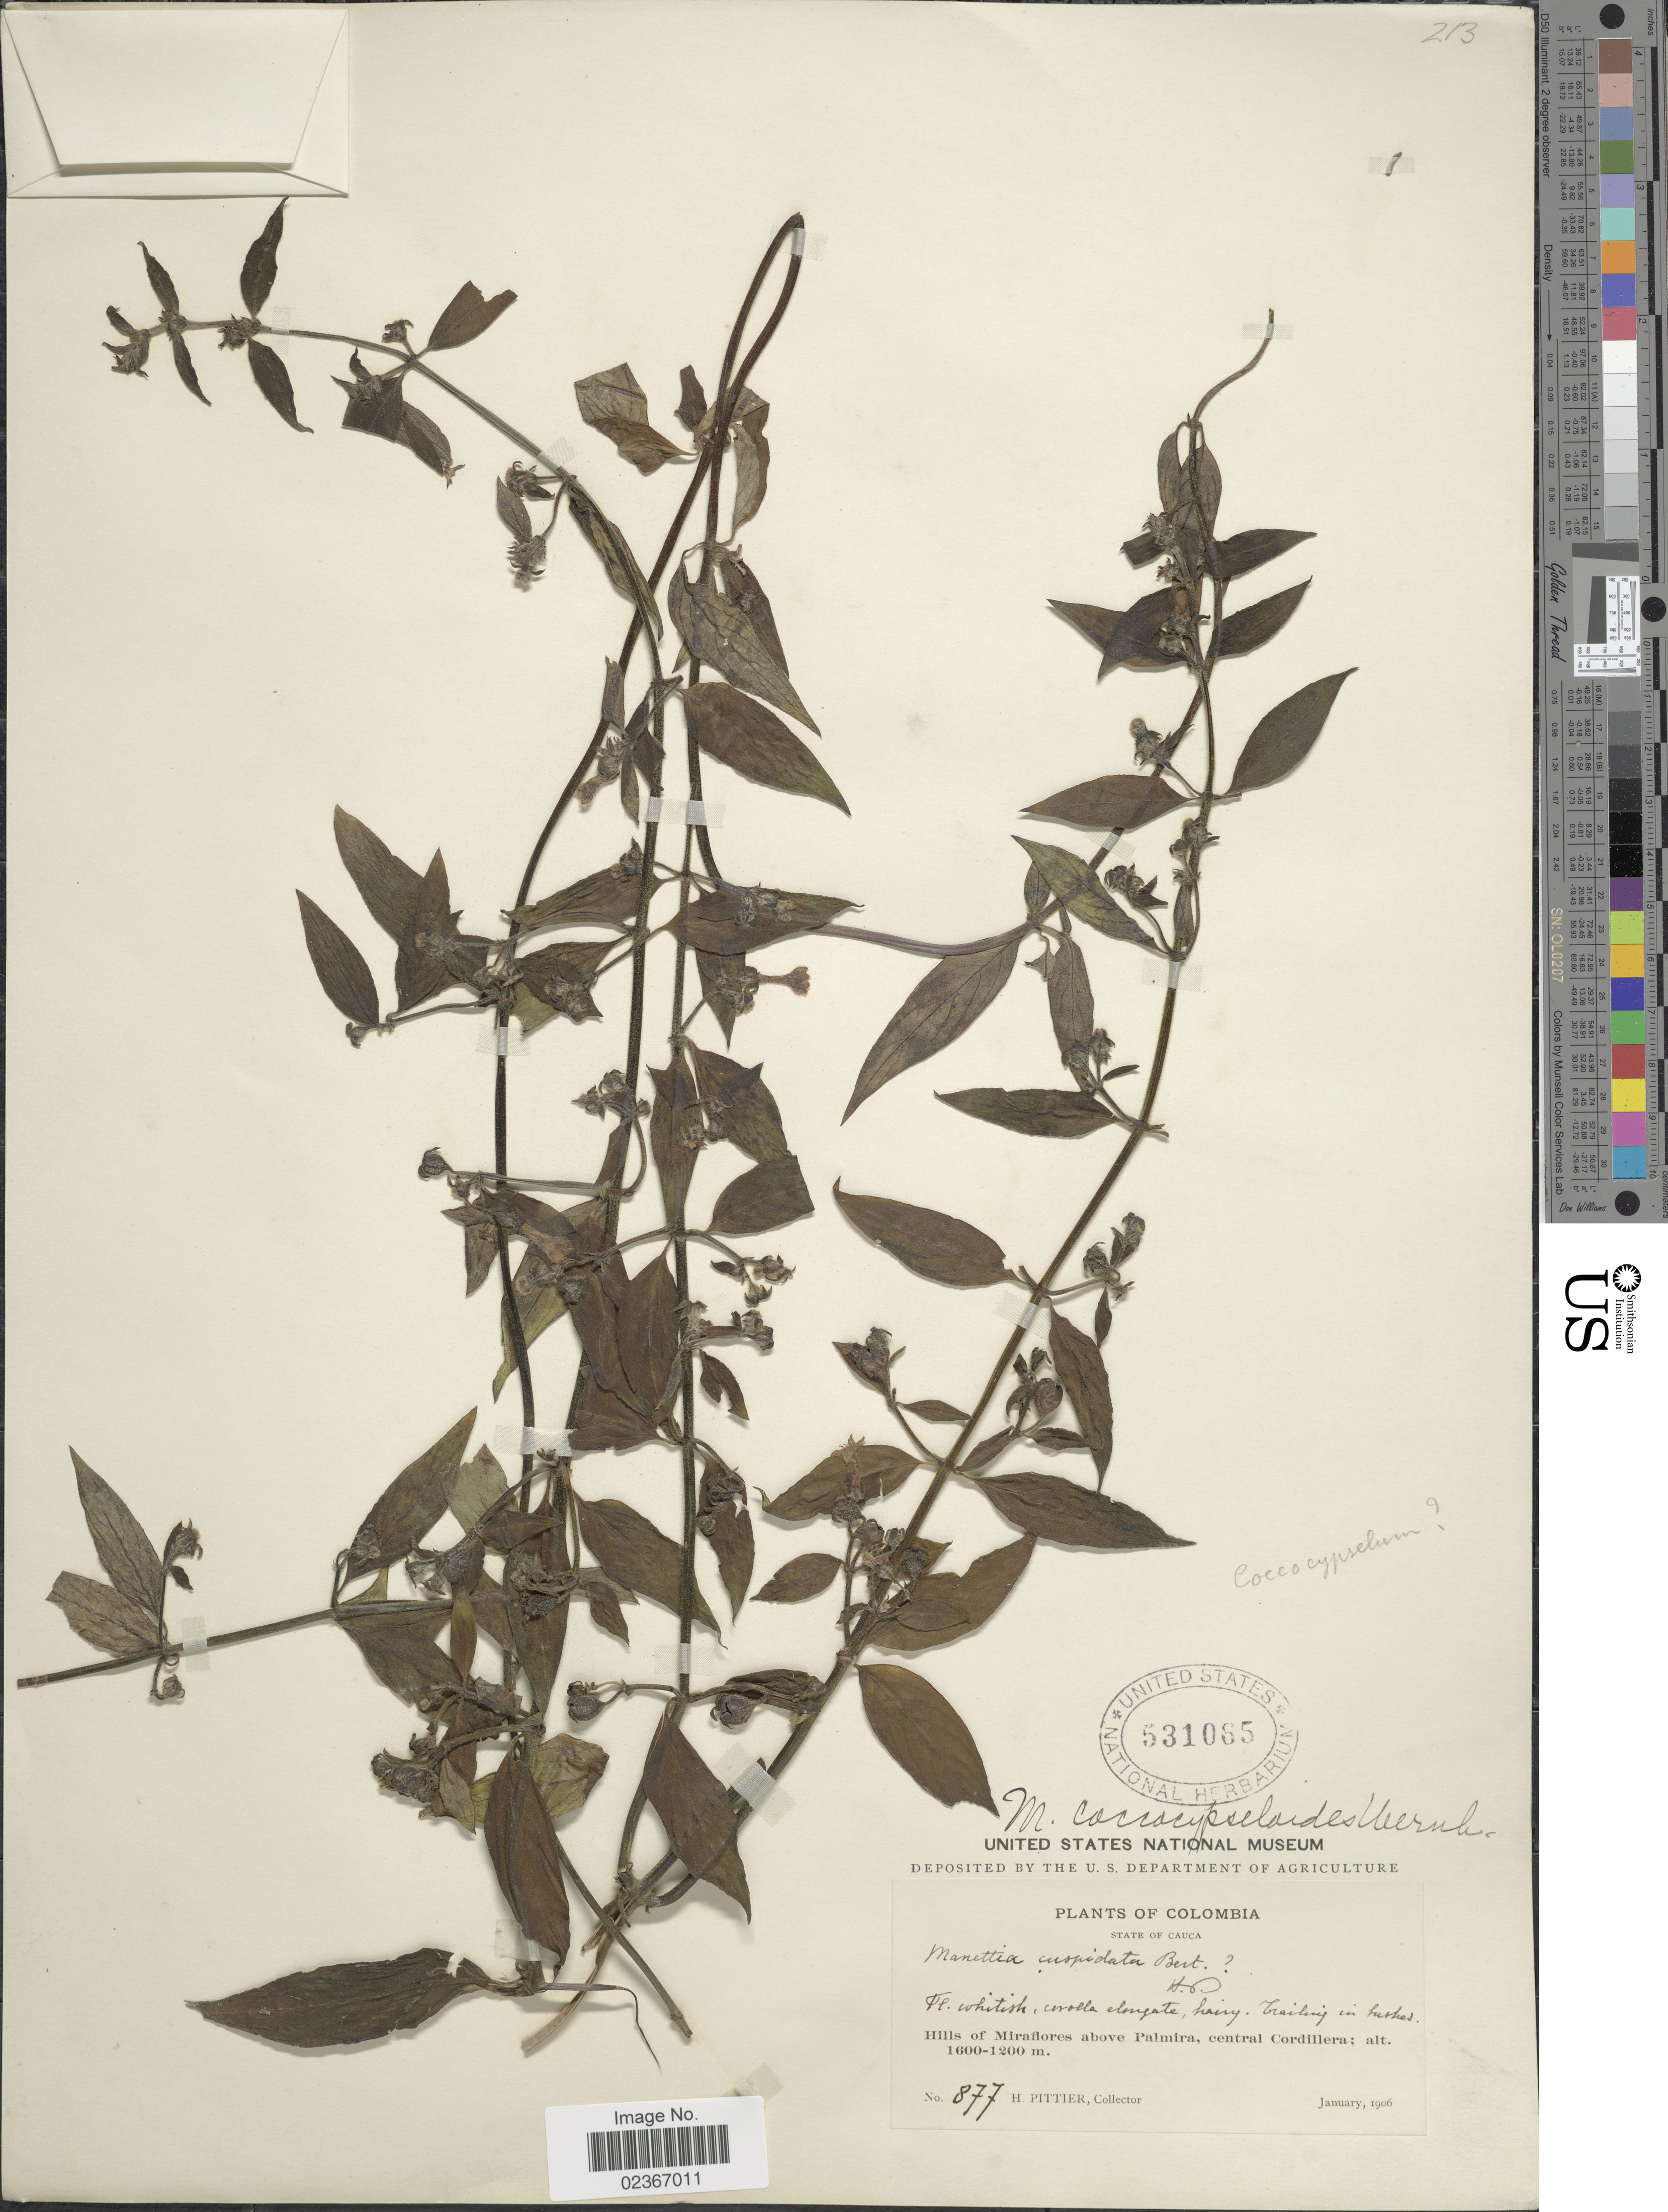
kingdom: Plantae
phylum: Tracheophyta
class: Magnoliopsida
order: Gentianales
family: Rubiaceae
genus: Manettia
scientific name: Manettia coccocypseloides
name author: Wernham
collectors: H. F. Pittier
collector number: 877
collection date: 1906-01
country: Colombia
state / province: Cauca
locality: Hills of Miraflores above Palmira, central Cordillera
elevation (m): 1600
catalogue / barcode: US 531065